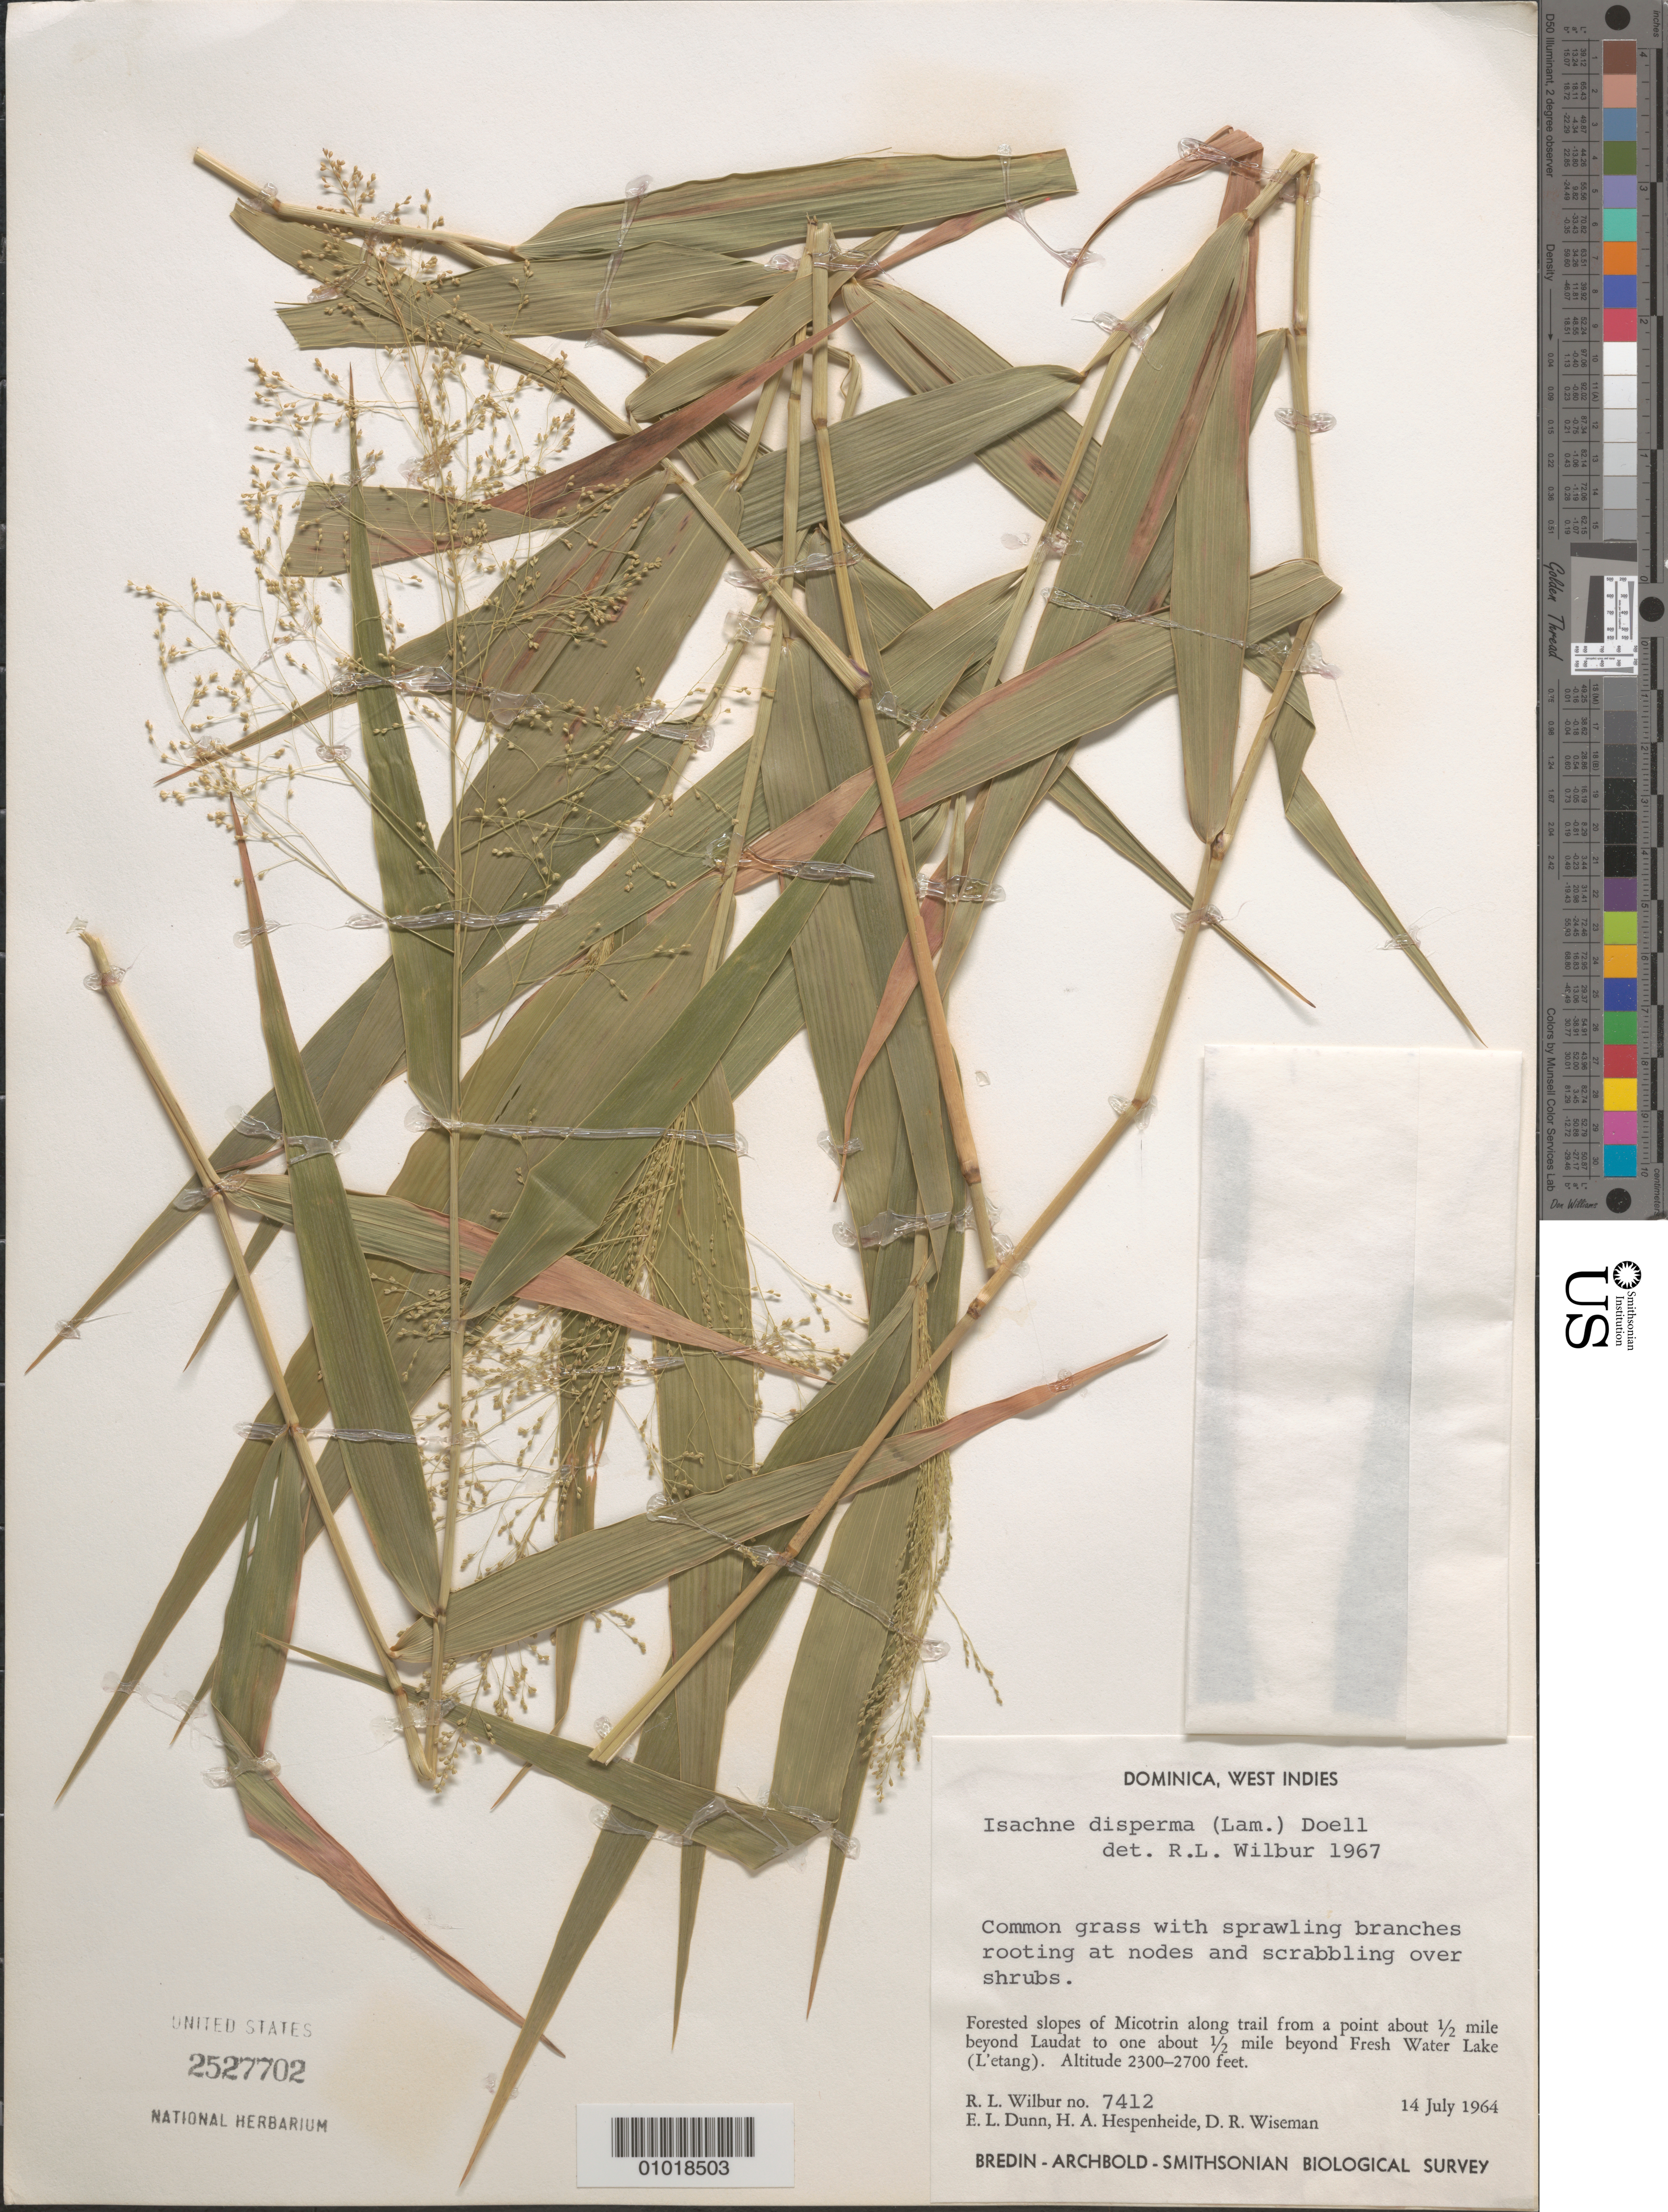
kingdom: Plantae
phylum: Tracheophyta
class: Liliopsida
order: Poales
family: Poaceae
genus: Isachne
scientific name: Isachne disperma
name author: (Lam.) Döll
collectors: R. L. Wilbur, E. Dunn & H. A. Hespenheide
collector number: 7412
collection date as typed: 14 Jul 1964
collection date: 1964-07-14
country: Dominica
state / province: St. George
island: Dominica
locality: Forested slopes of Micotrin along trail from point 1/2 mile beyond Laudat to one about 1/2 mile beyond Fresh Water Lake (L'etang)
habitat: Common in grass with sprawling branches rooting at nodes and scrabbling over shrubs.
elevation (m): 701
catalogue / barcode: US 2527702